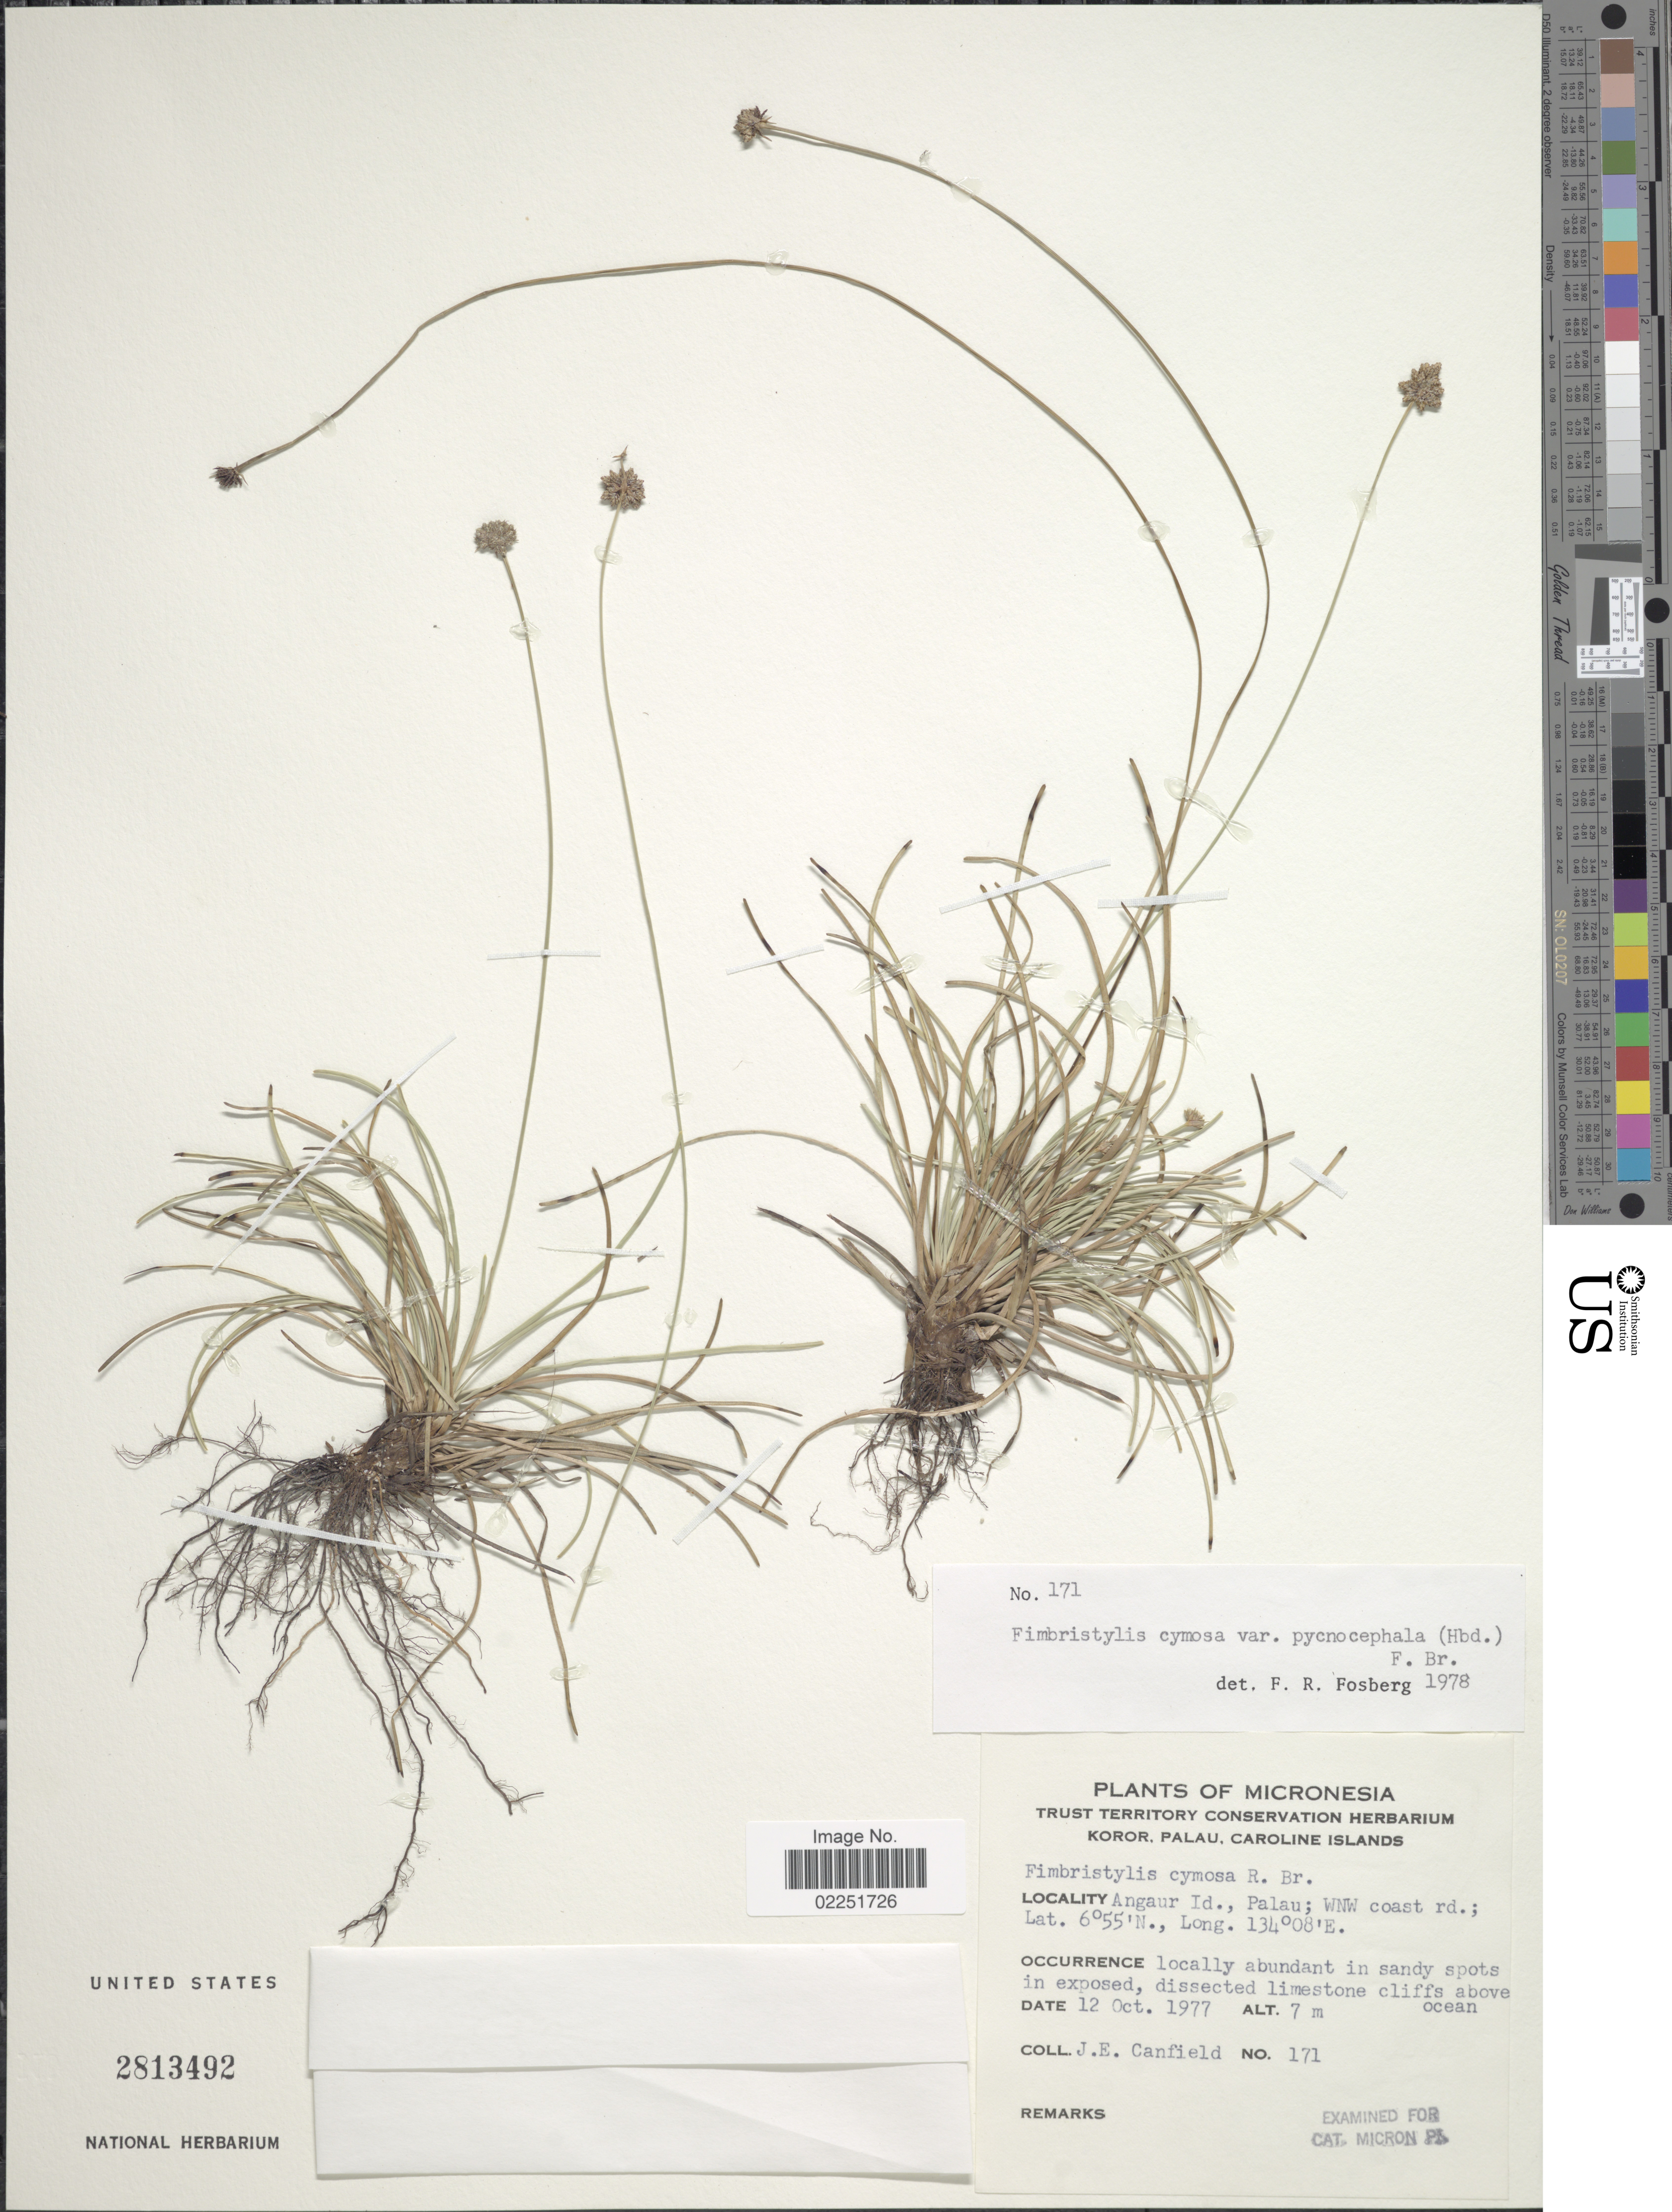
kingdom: Plantae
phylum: Tracheophyta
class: Liliopsida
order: Poales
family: Cyperaceae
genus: Fimbristylis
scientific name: Fimbristylis cymosa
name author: R. Br.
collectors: J. E. Canfield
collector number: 171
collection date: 1977-10-12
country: Palau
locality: Micronesia, Koror, Palau, Caroline Islands. Angaur Id., Palau; WNW coast rd.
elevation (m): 7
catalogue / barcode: US 2813492